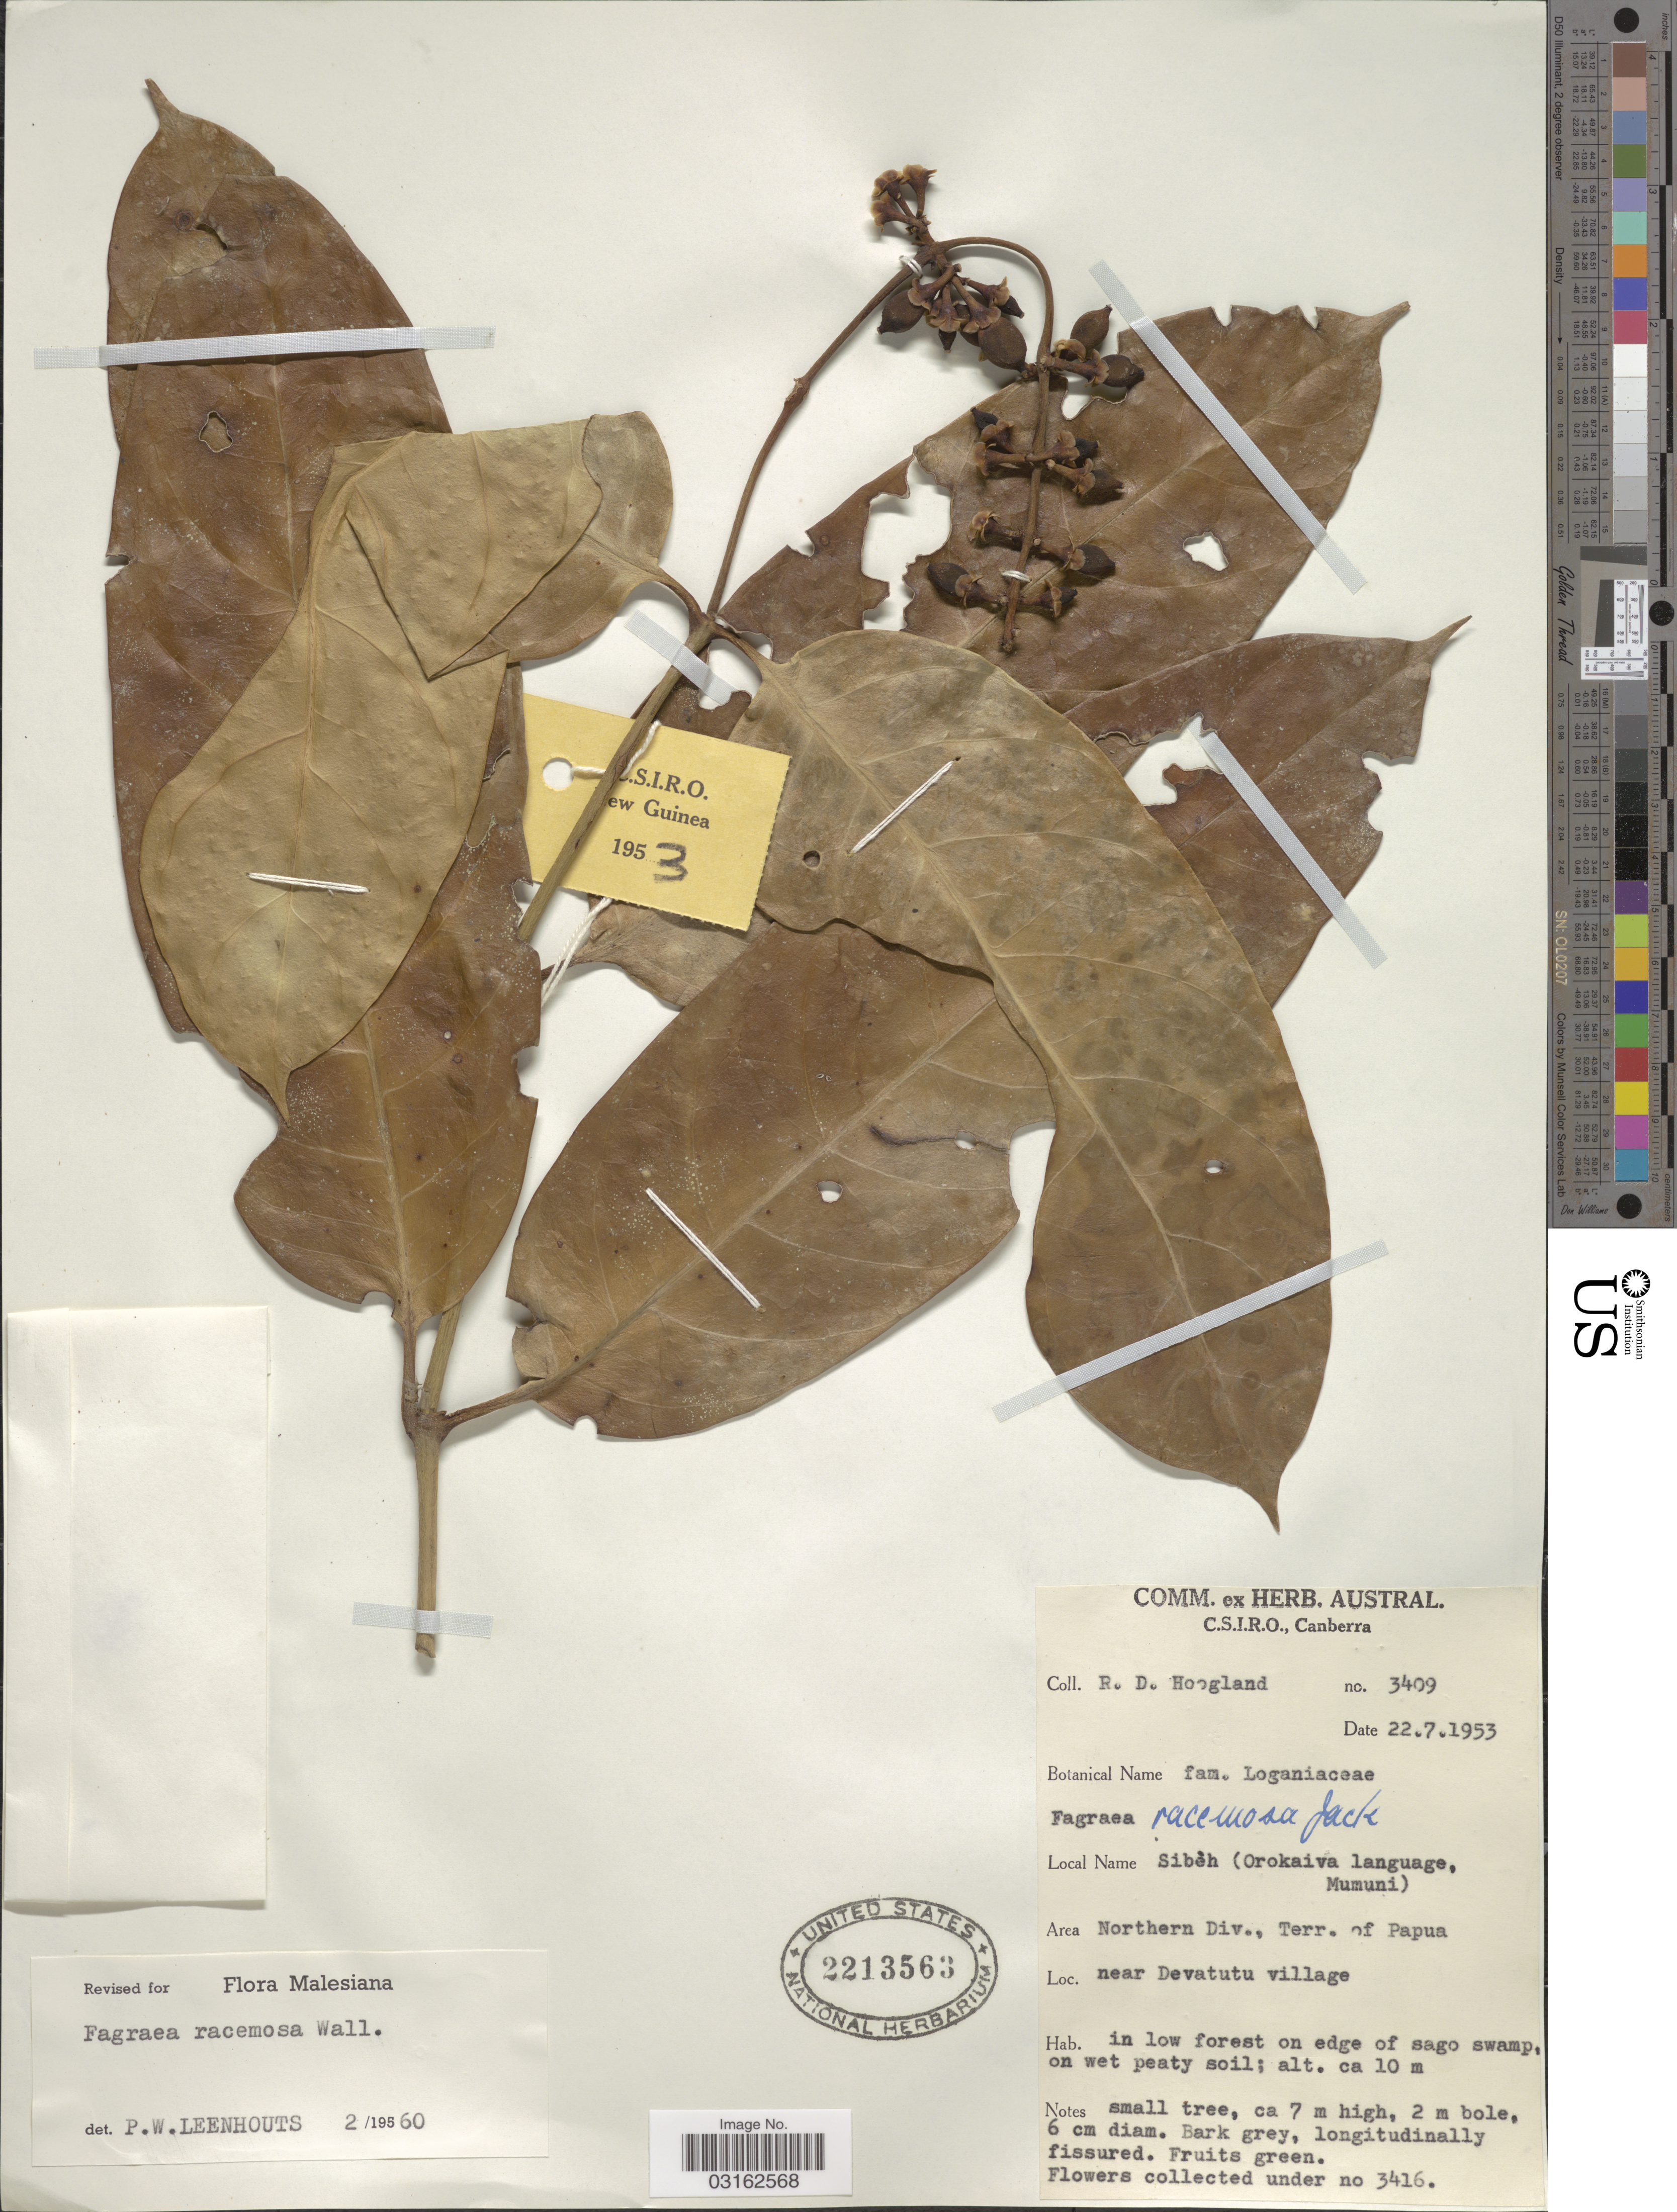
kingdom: Plantae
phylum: Tracheophyta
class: Magnoliopsida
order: Gentianales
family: Gentianaceae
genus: Fagraea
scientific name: Fagraea racemosa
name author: Jack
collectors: R. D. Hoogland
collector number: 3409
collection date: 1953-07-22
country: Papua New Guinea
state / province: Northern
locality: Area Northern Div., Terr. of Papua. Near Devatutu village.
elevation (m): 10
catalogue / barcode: US 2213563